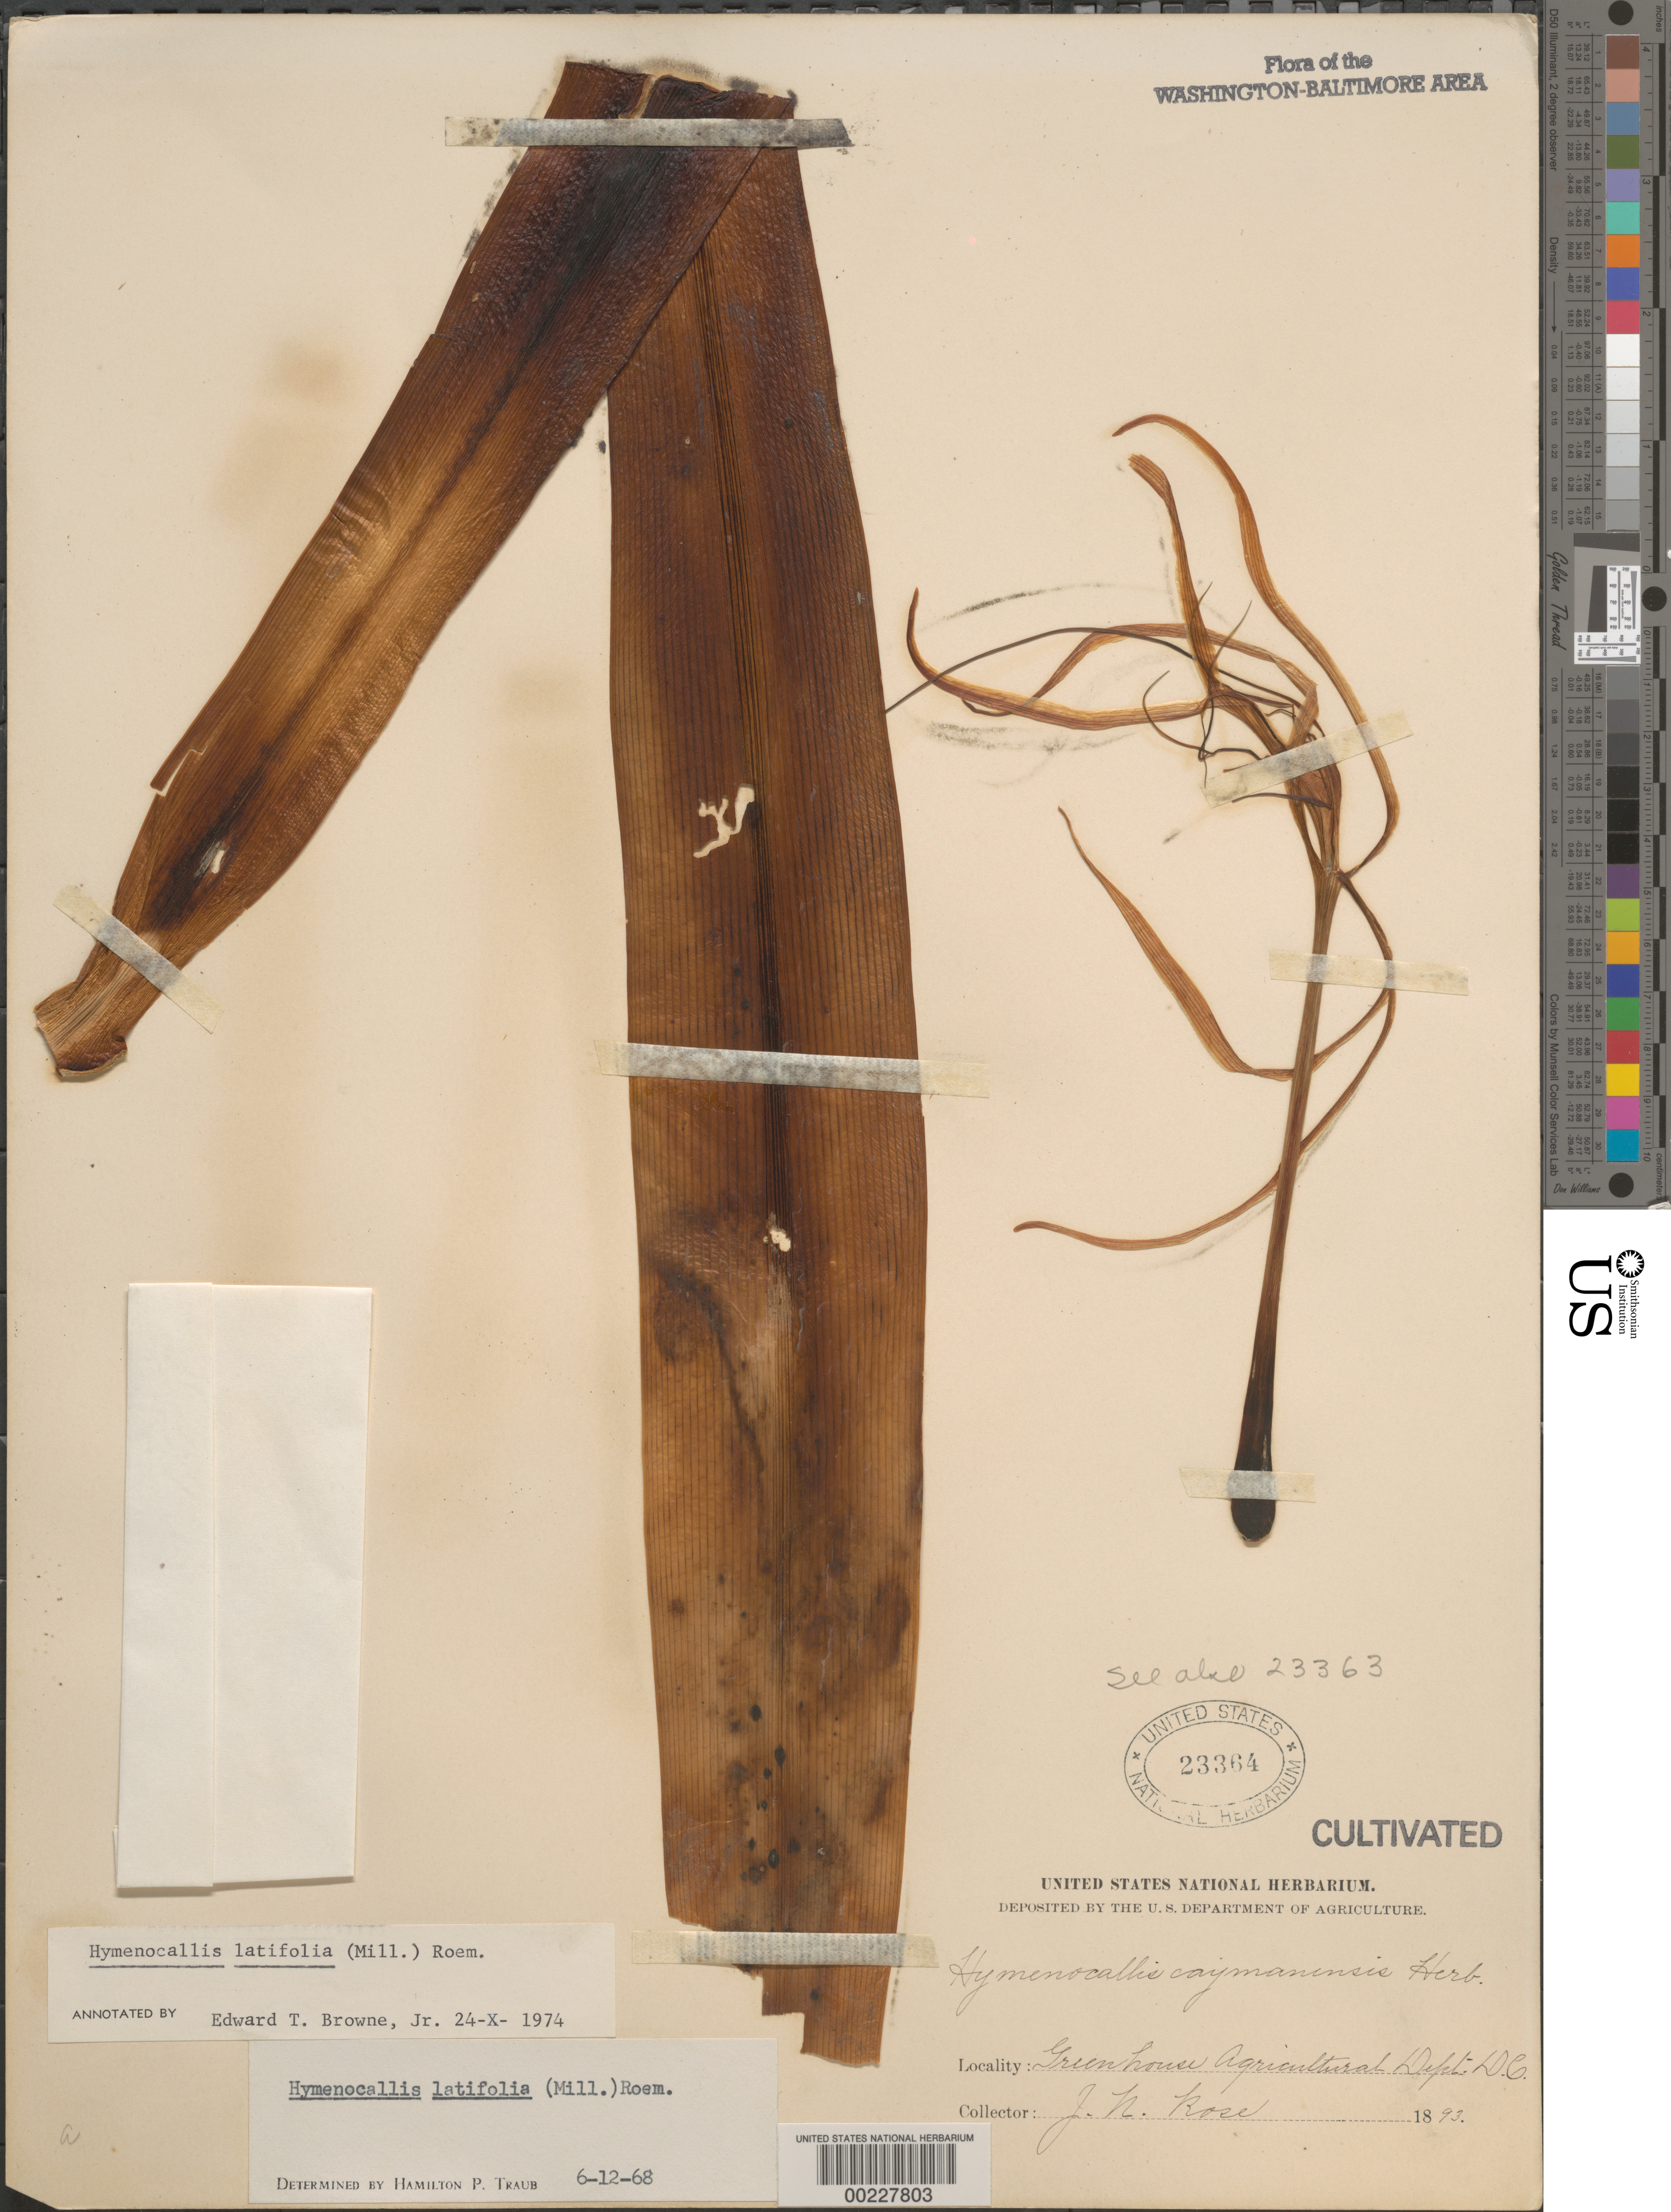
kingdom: Plantae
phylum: Tracheophyta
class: Liliopsida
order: Asparagales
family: Amaryllidaceae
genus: Hymenocallis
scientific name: Hymenocallis latifolia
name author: (Mill.) M. Roem.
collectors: J. N. Rose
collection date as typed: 1893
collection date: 1893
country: United States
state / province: District of Columbia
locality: Greenhouse, Dept. of Agriculture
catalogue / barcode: US 23364